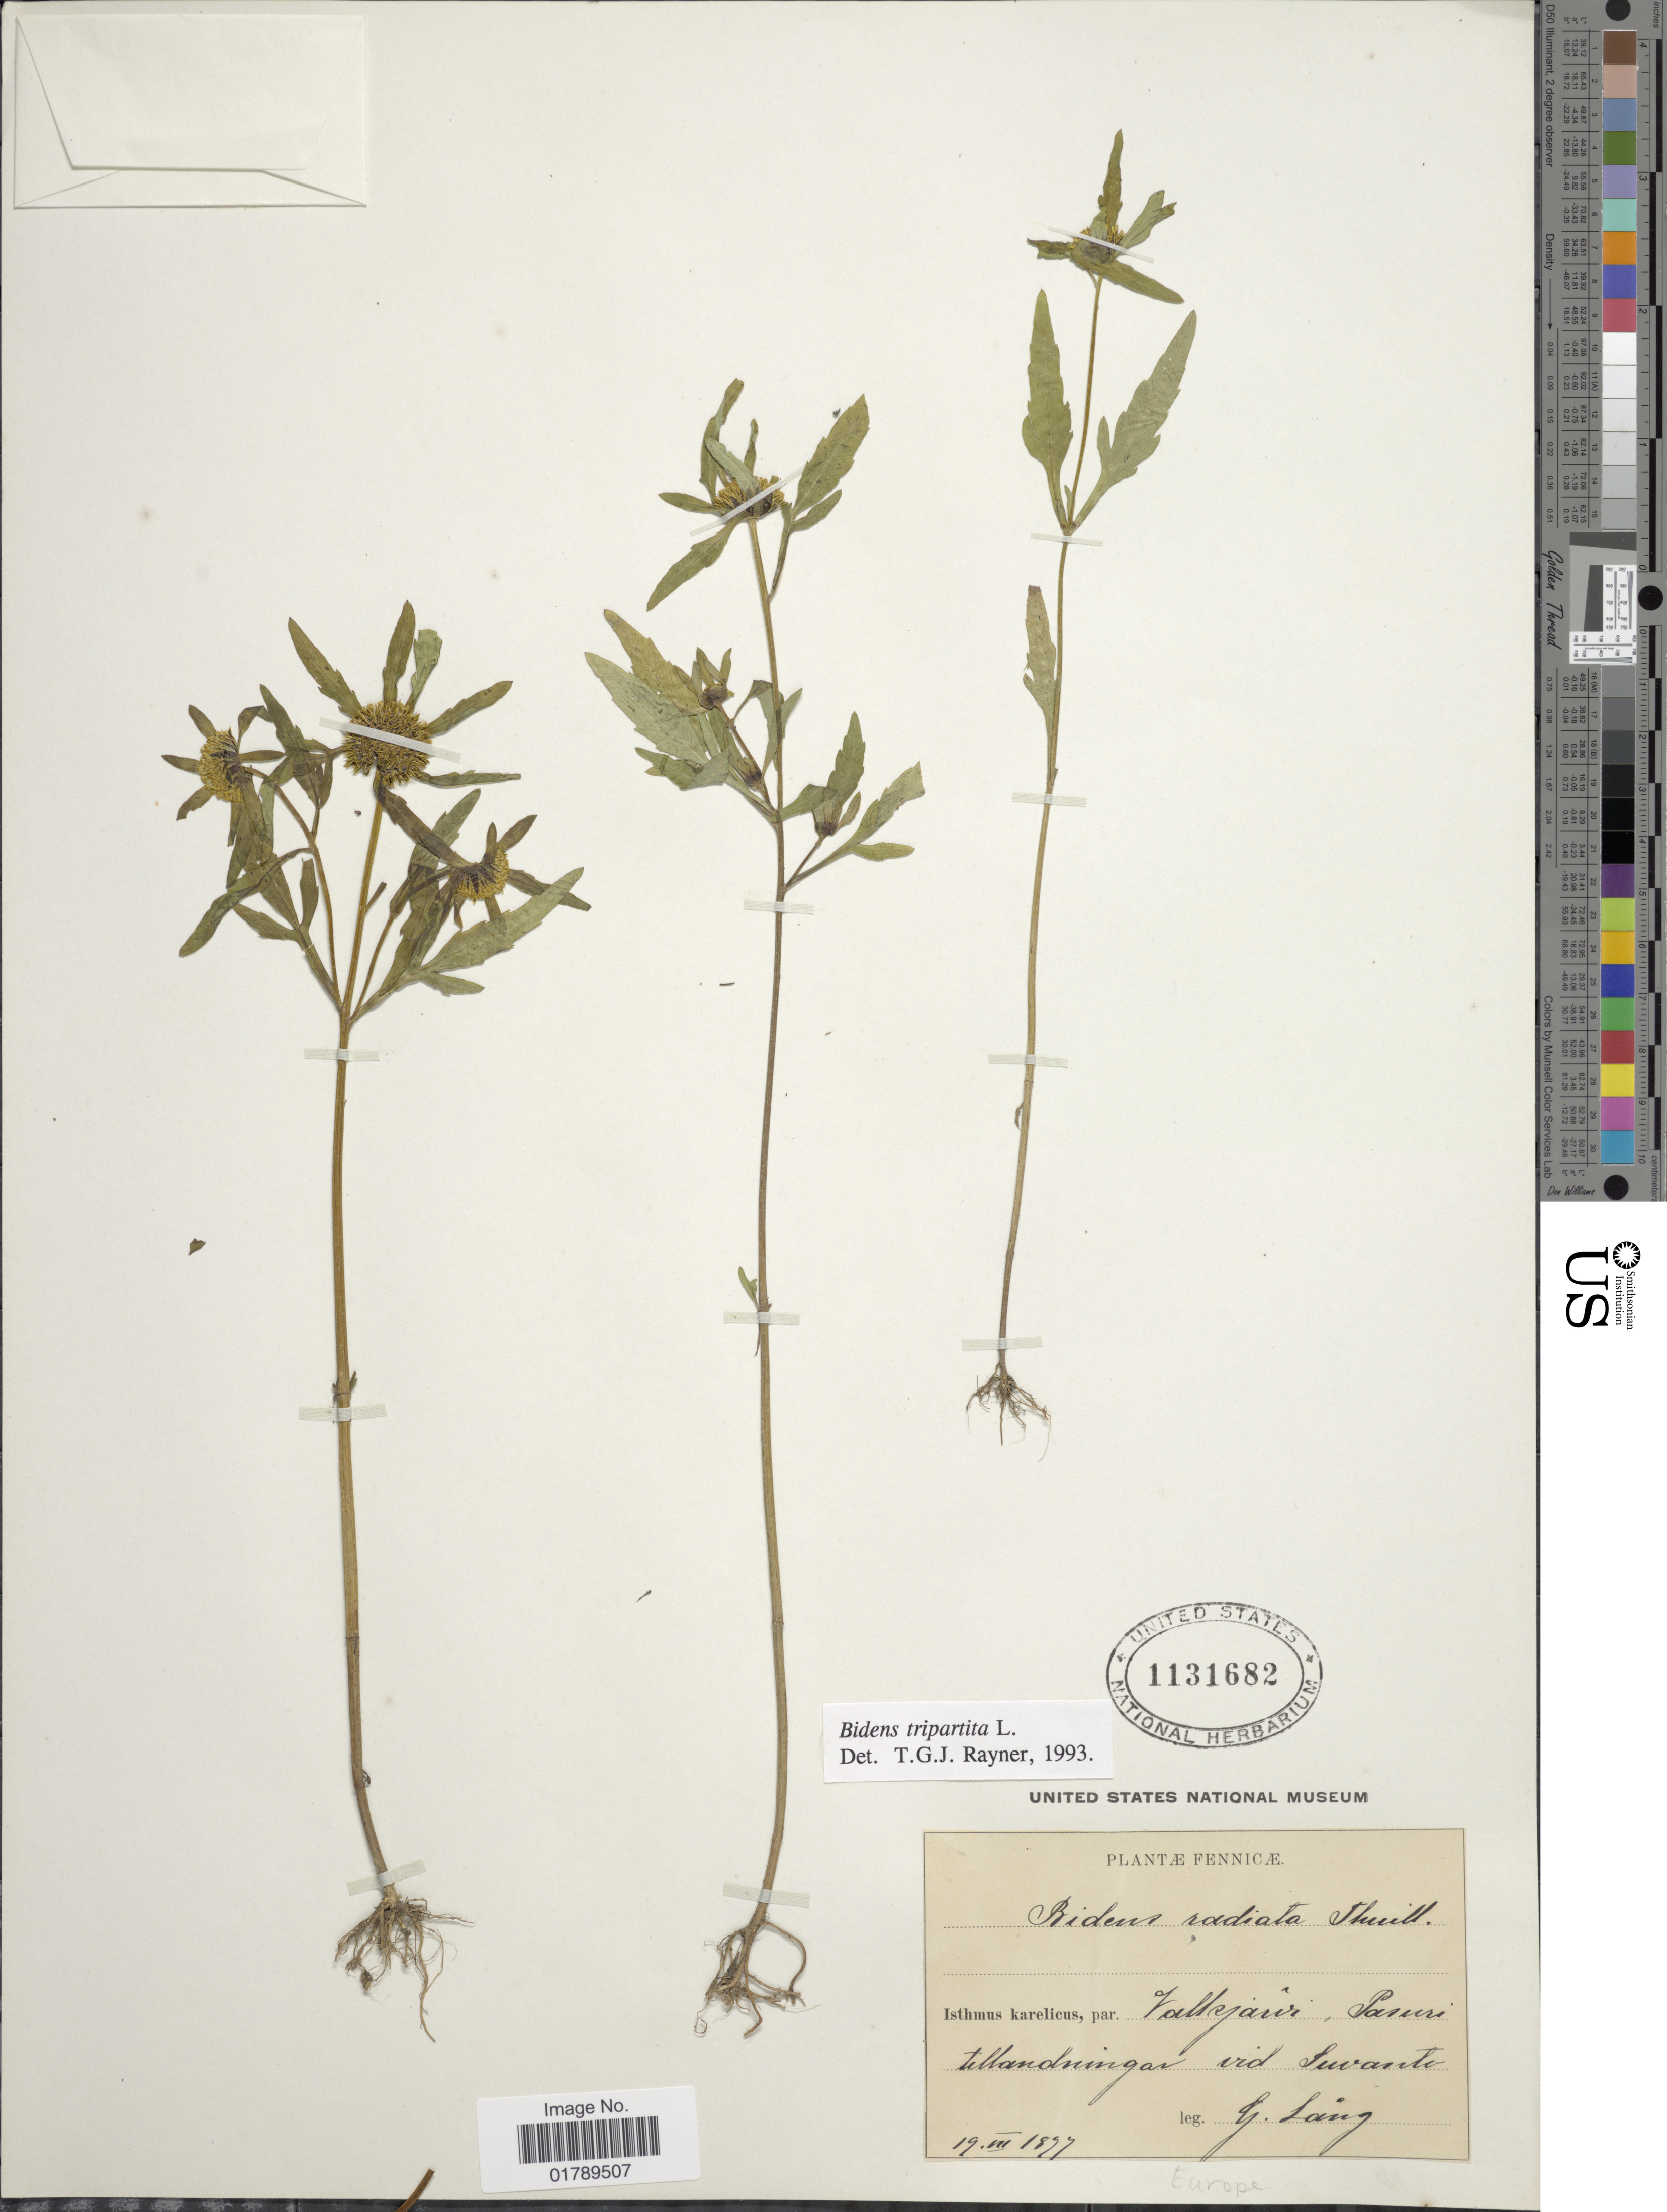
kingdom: Plantae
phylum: Tracheophyta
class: Magnoliopsida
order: Asterales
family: Asteraceae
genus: Bidens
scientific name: Bidens tripartita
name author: L.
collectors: G. Lang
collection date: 1899-07-19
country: Finland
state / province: Lappi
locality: Suvanto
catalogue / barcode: US 1131682